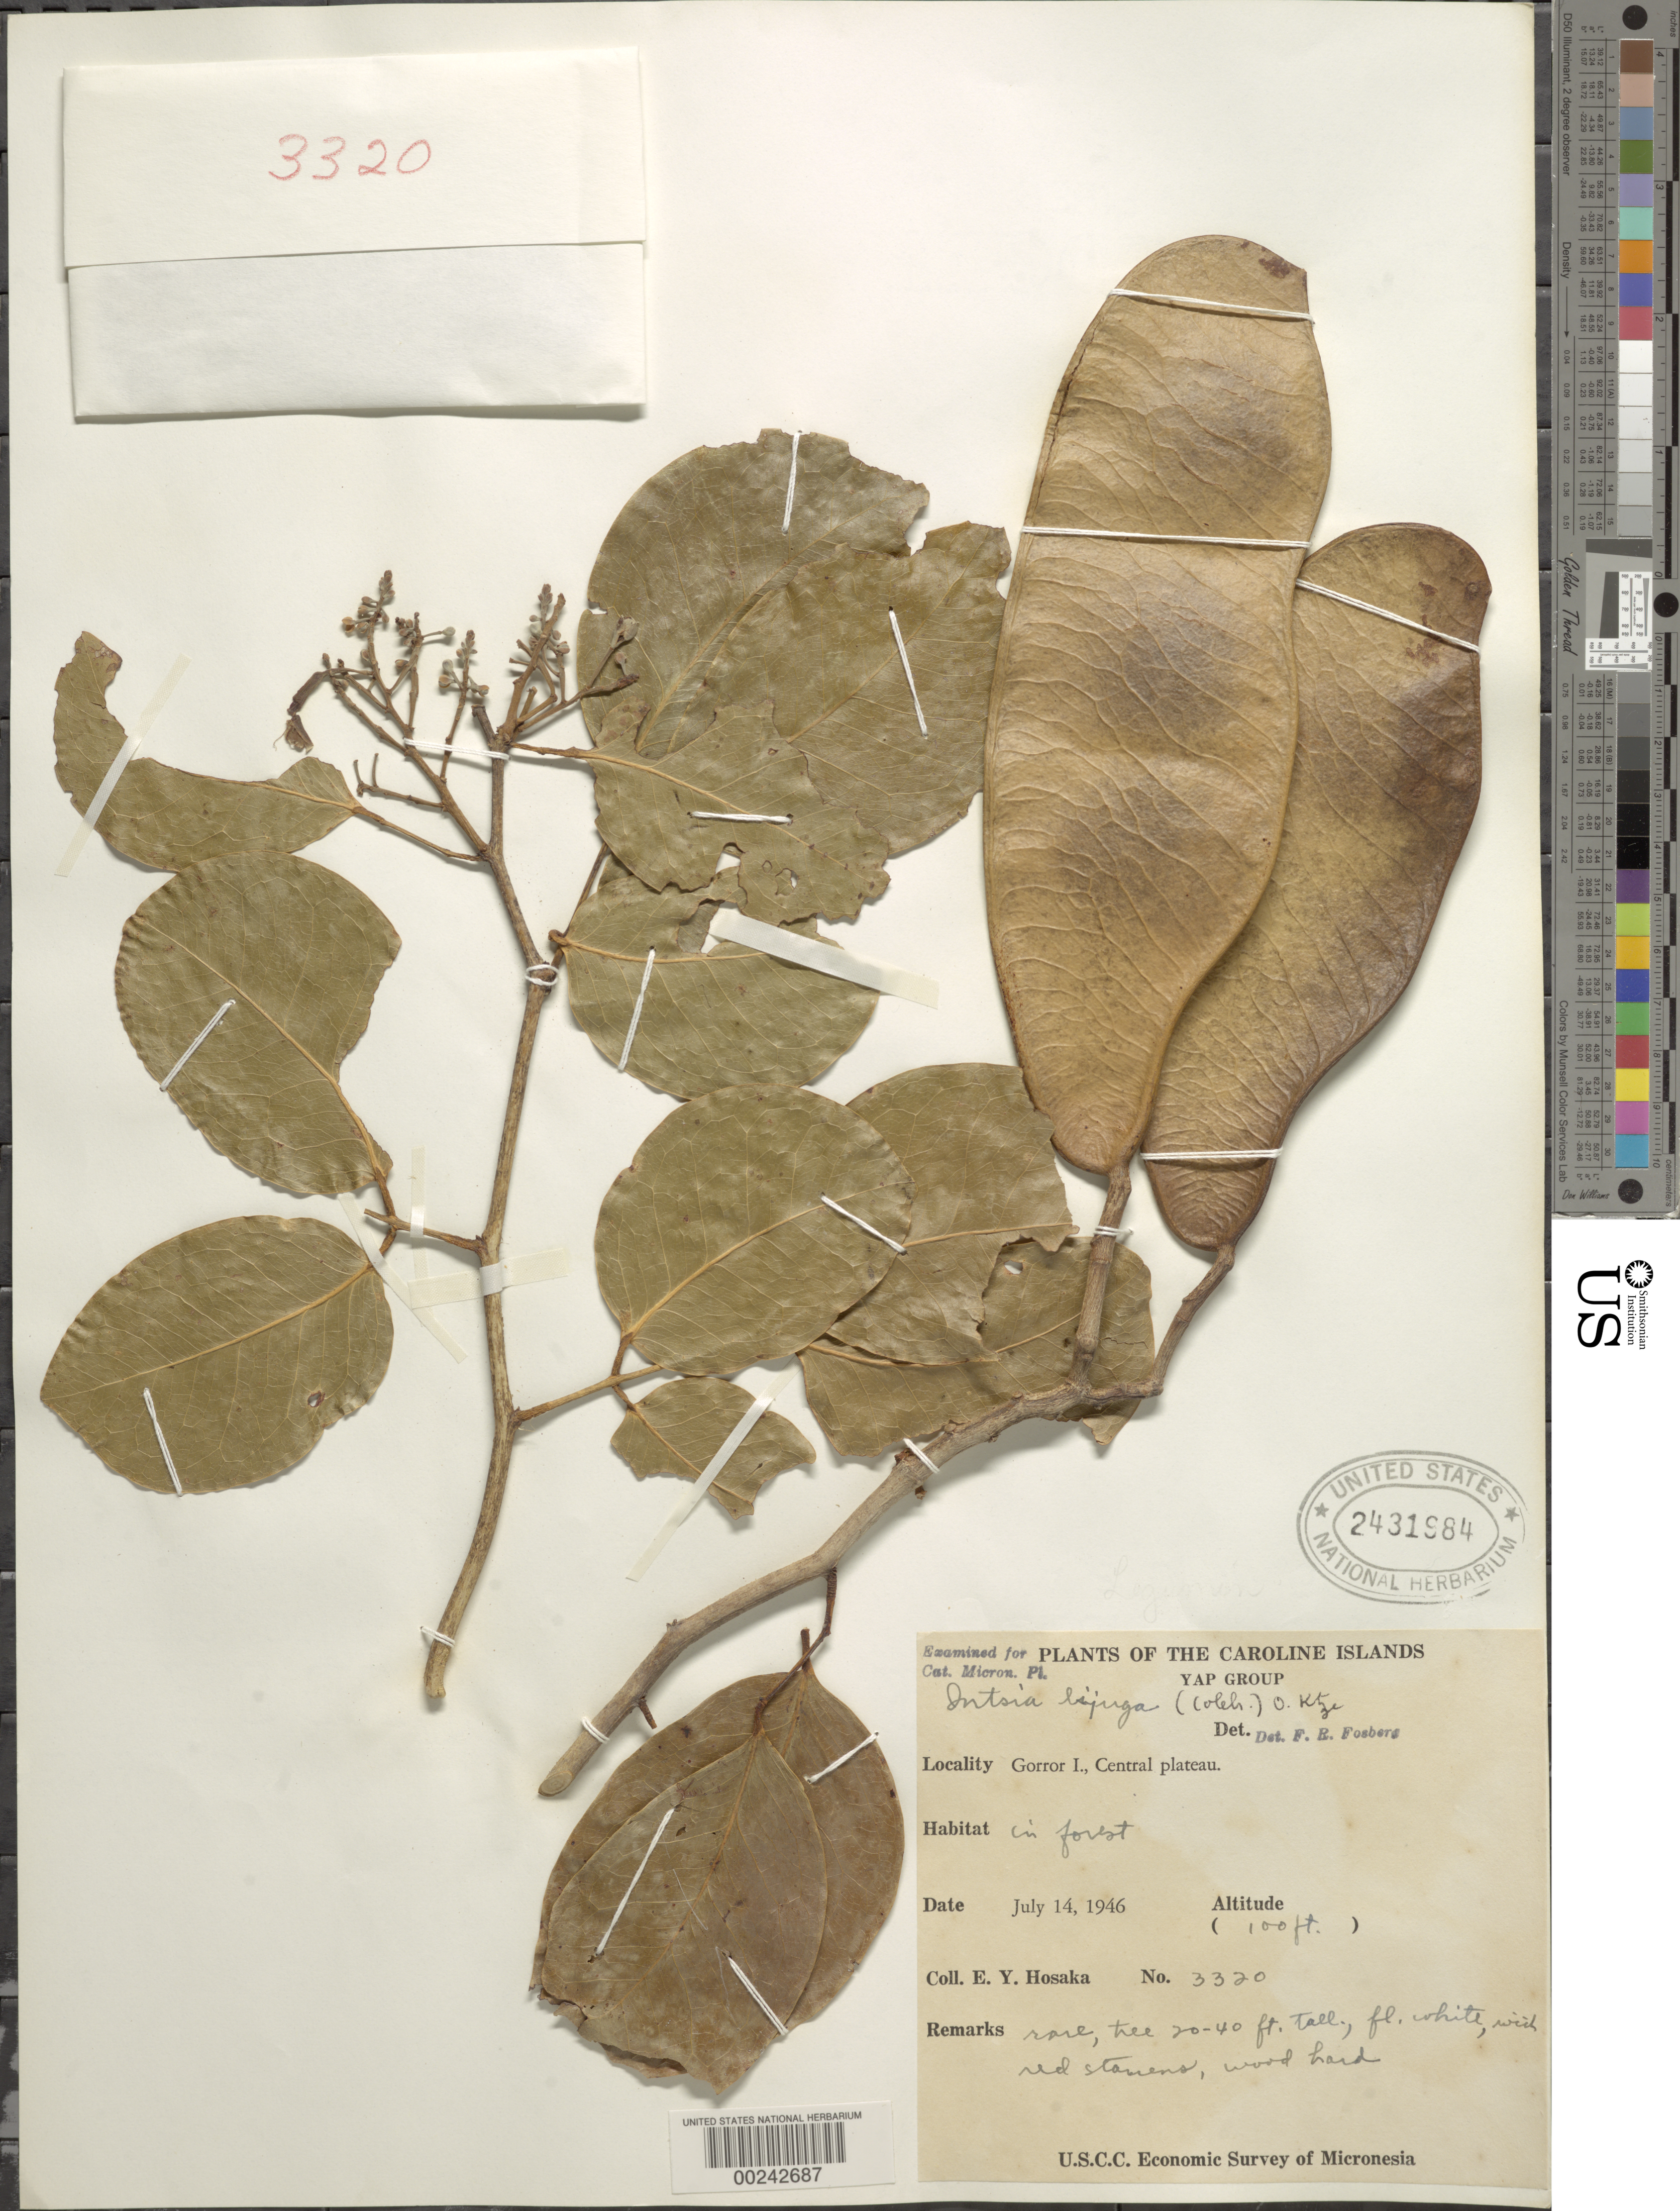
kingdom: Plantae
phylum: Tracheophyta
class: Magnoliopsida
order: Fabales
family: Fabaceae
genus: Intsia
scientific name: Intsia bijuga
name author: (Colebr.) Kuntze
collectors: E. Y. Hosaka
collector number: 3320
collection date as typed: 14 Jul 1946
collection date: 1946-07-14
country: Micronesia, Federated States of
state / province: Yap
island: Yap Is.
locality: Gorror Islet, central plateau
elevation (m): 1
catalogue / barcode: US 2431984